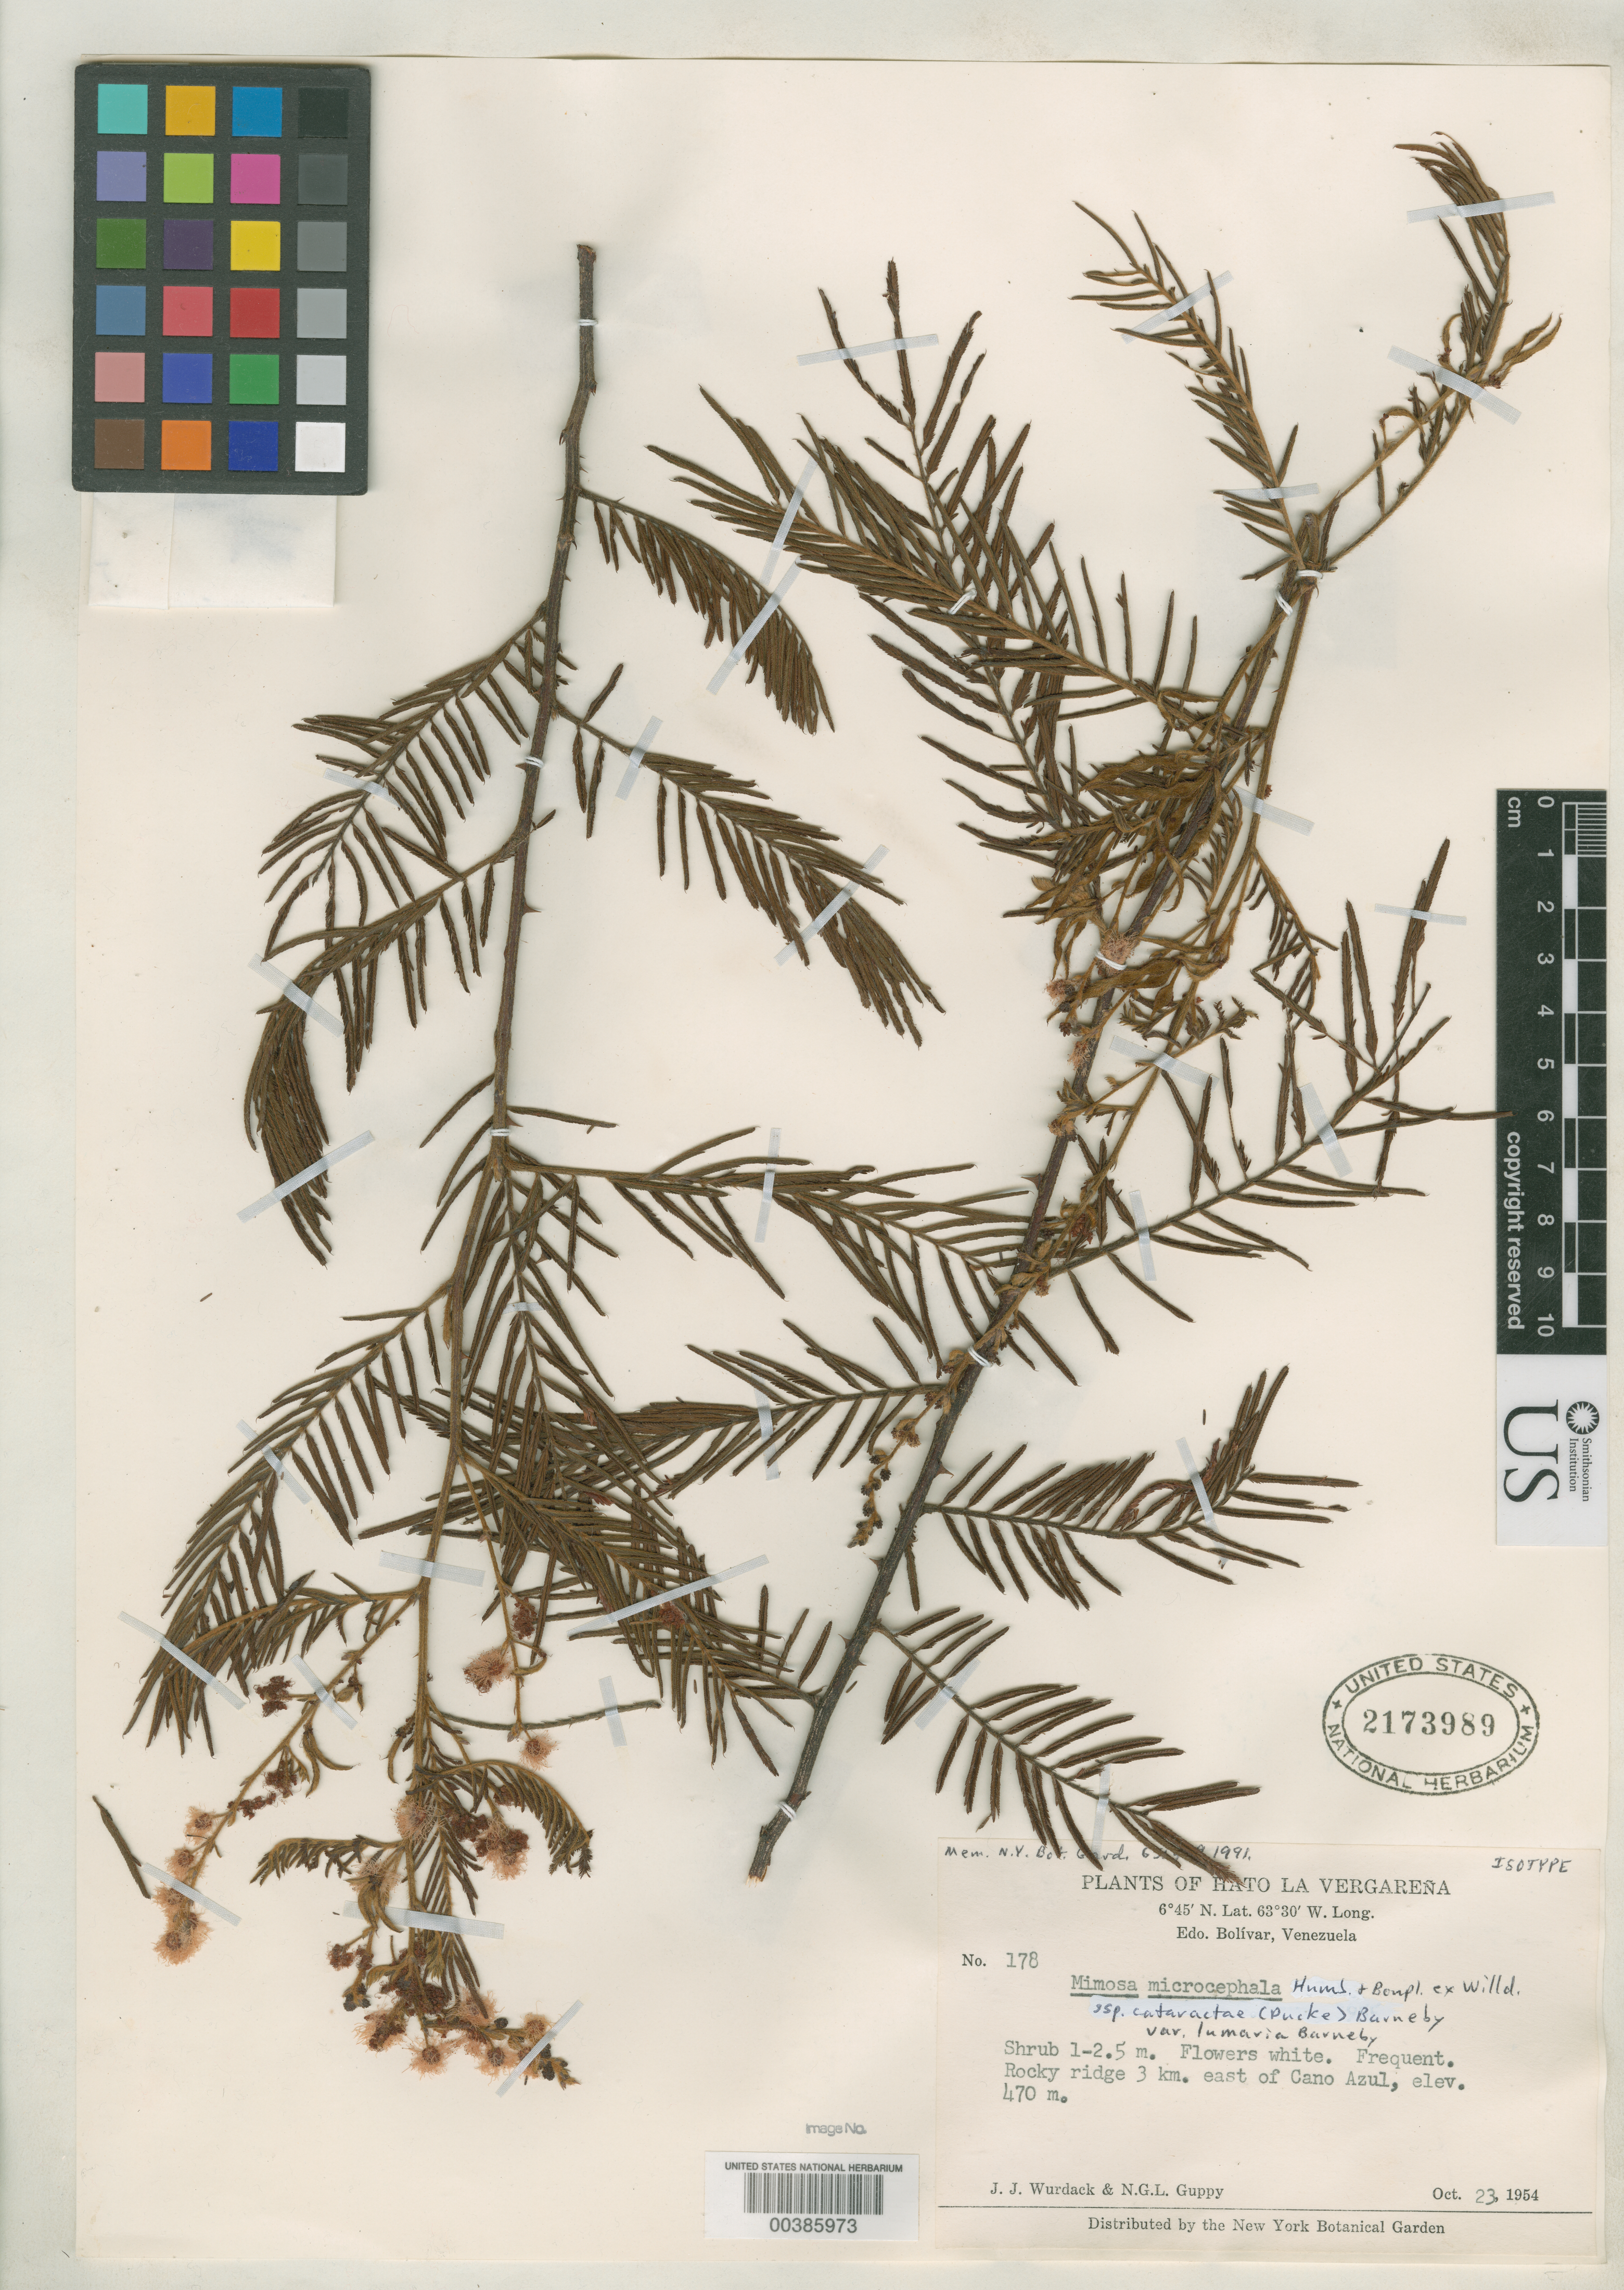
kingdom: Plantae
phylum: Tracheophyta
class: Magnoliopsida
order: Fabales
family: Fabaceae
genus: Mimosa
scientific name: Mimosa microcephala subsp. cataracte var. lumaria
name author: Barneby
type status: Isotype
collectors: J. J. Wurdack & N. Guppy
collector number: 178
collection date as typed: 23 Oct 1954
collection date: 1954-10-23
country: Venezuela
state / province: Bolivar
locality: Rocky ridge 3 km E of Cano Azul.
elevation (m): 470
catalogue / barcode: US 2173989